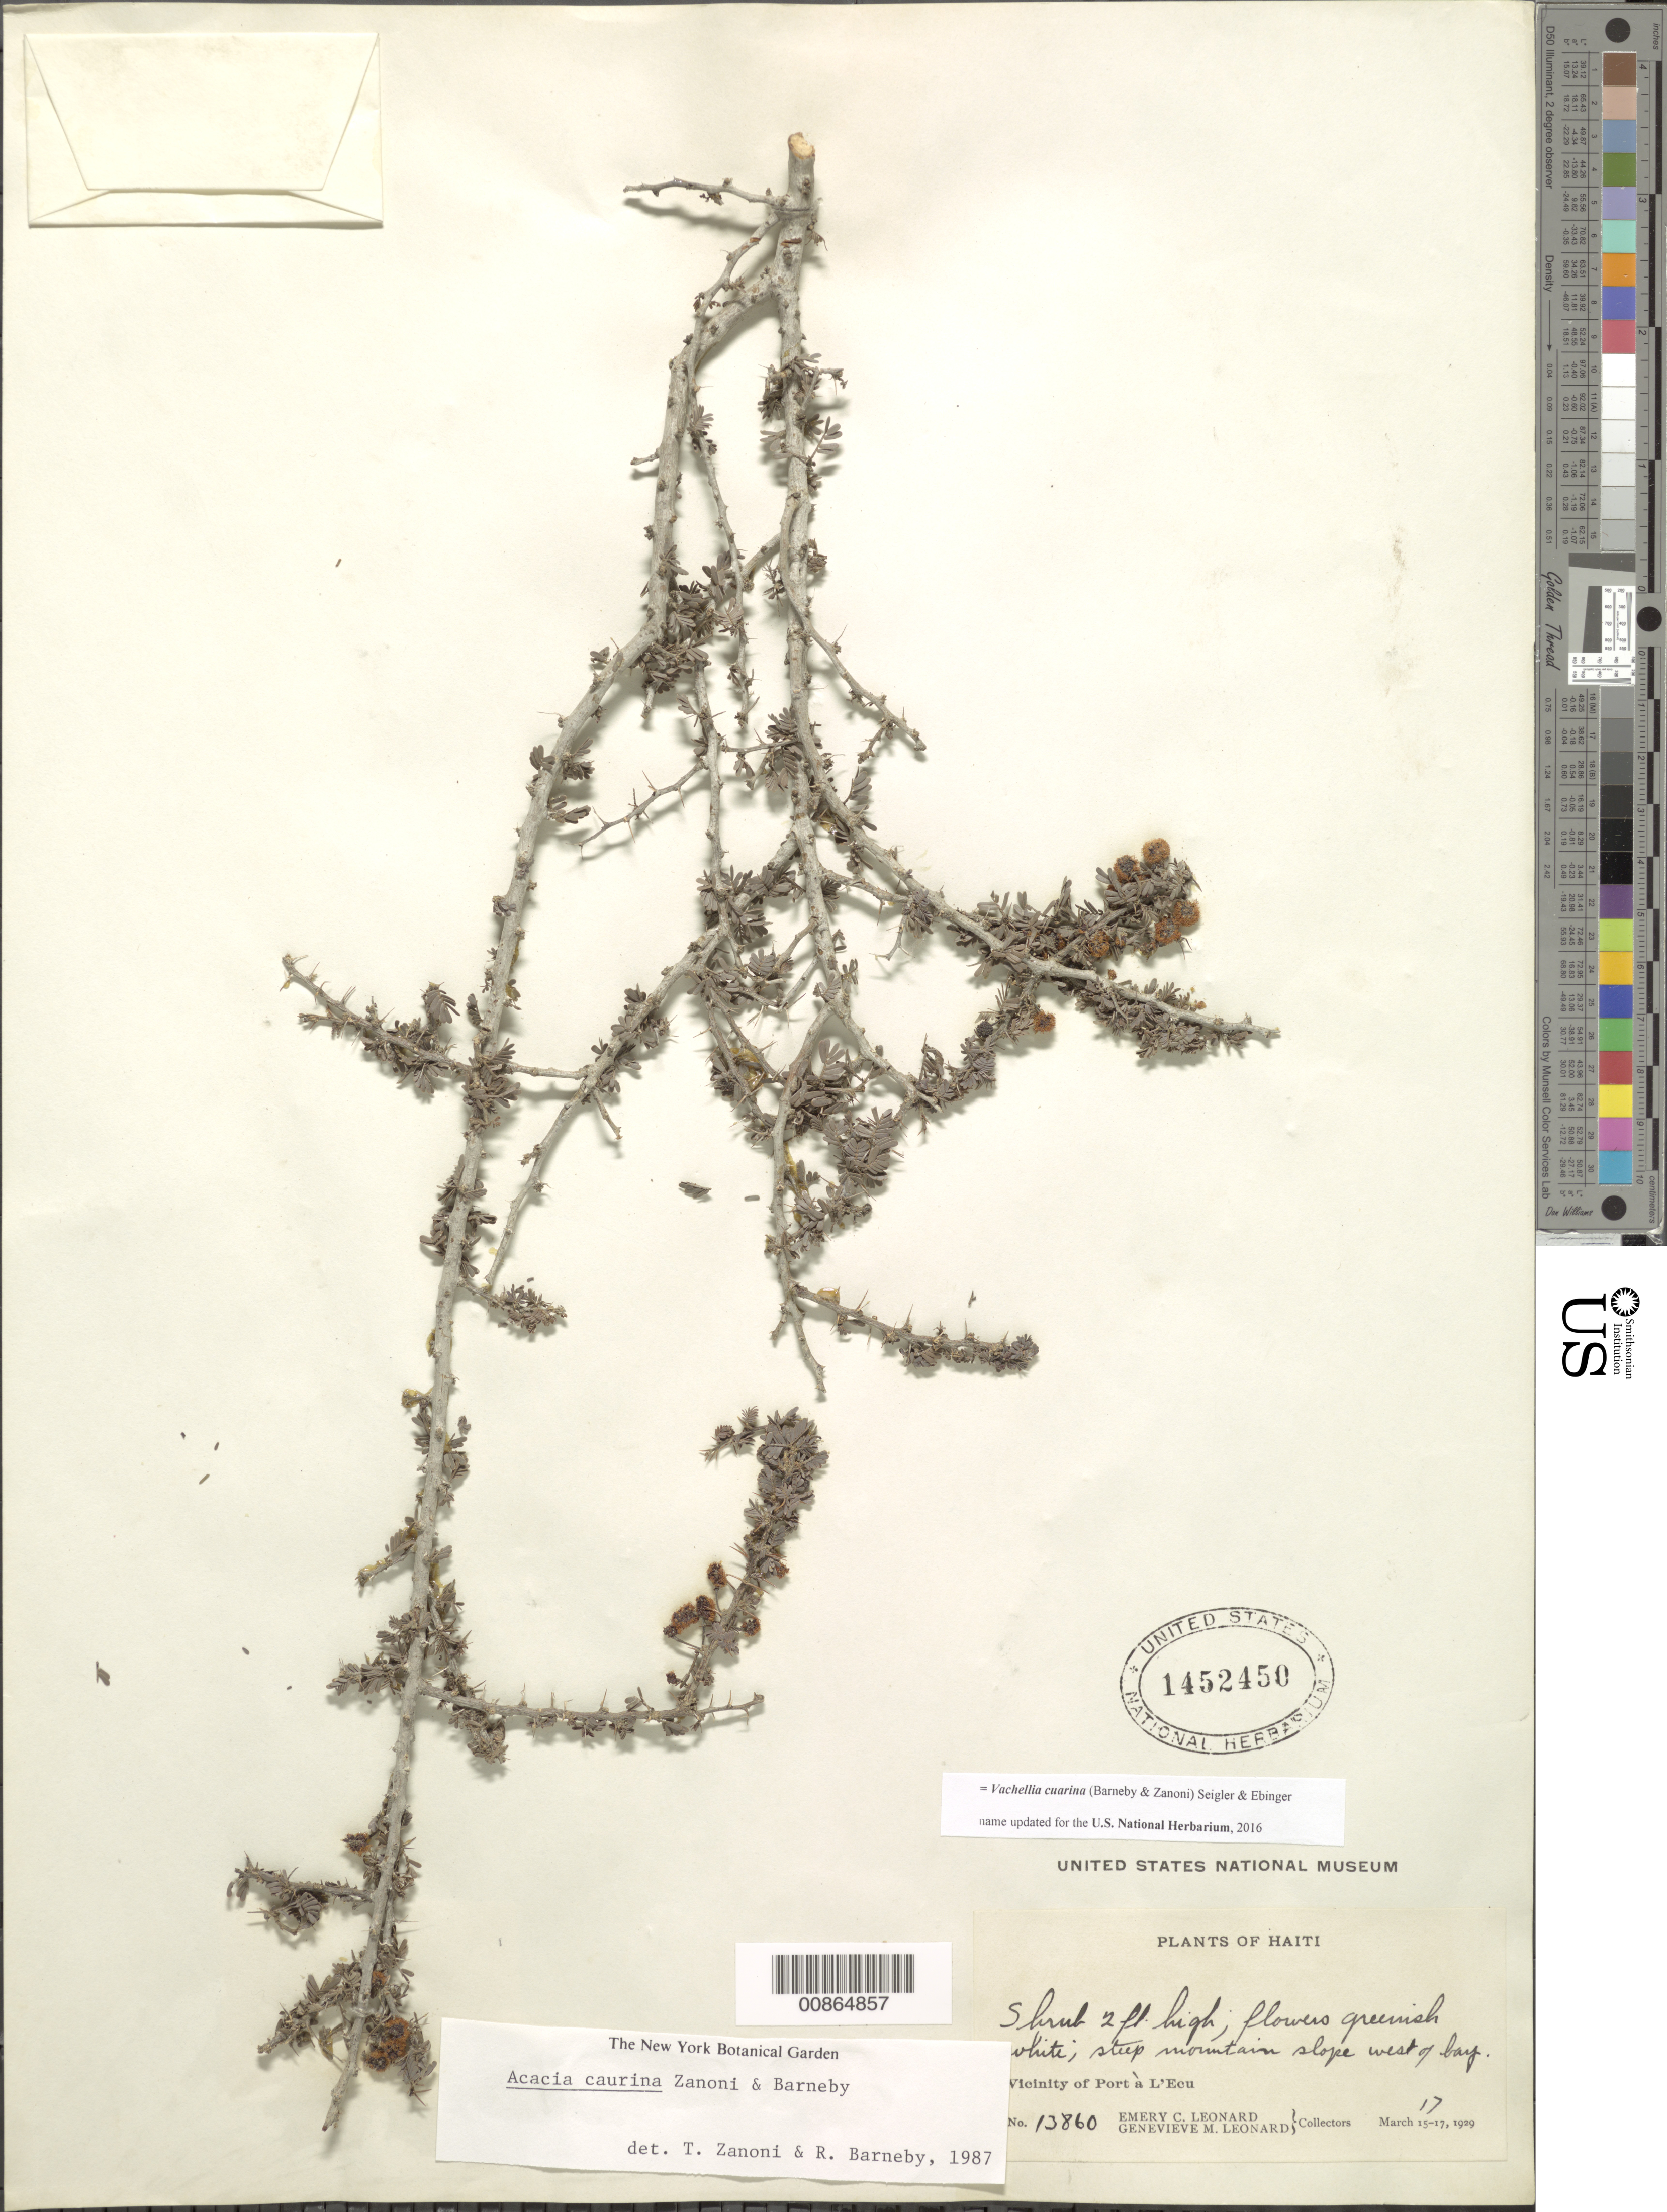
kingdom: Plantae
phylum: Tracheophyta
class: Magnoliopsida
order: Fabales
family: Fabaceae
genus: Vachellia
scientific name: Vachellia caurina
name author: (Barneby & Zanoni) Seigler & Ebinger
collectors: E. C. Leonard & G. M. Leonard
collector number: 13860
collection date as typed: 17 Mar 1929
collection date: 1929-03-17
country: Haiti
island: Hispaniola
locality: Vicinity of Port à L'Ecu. West of Bay.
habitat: Steep mountain slope.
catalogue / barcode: US 1452450